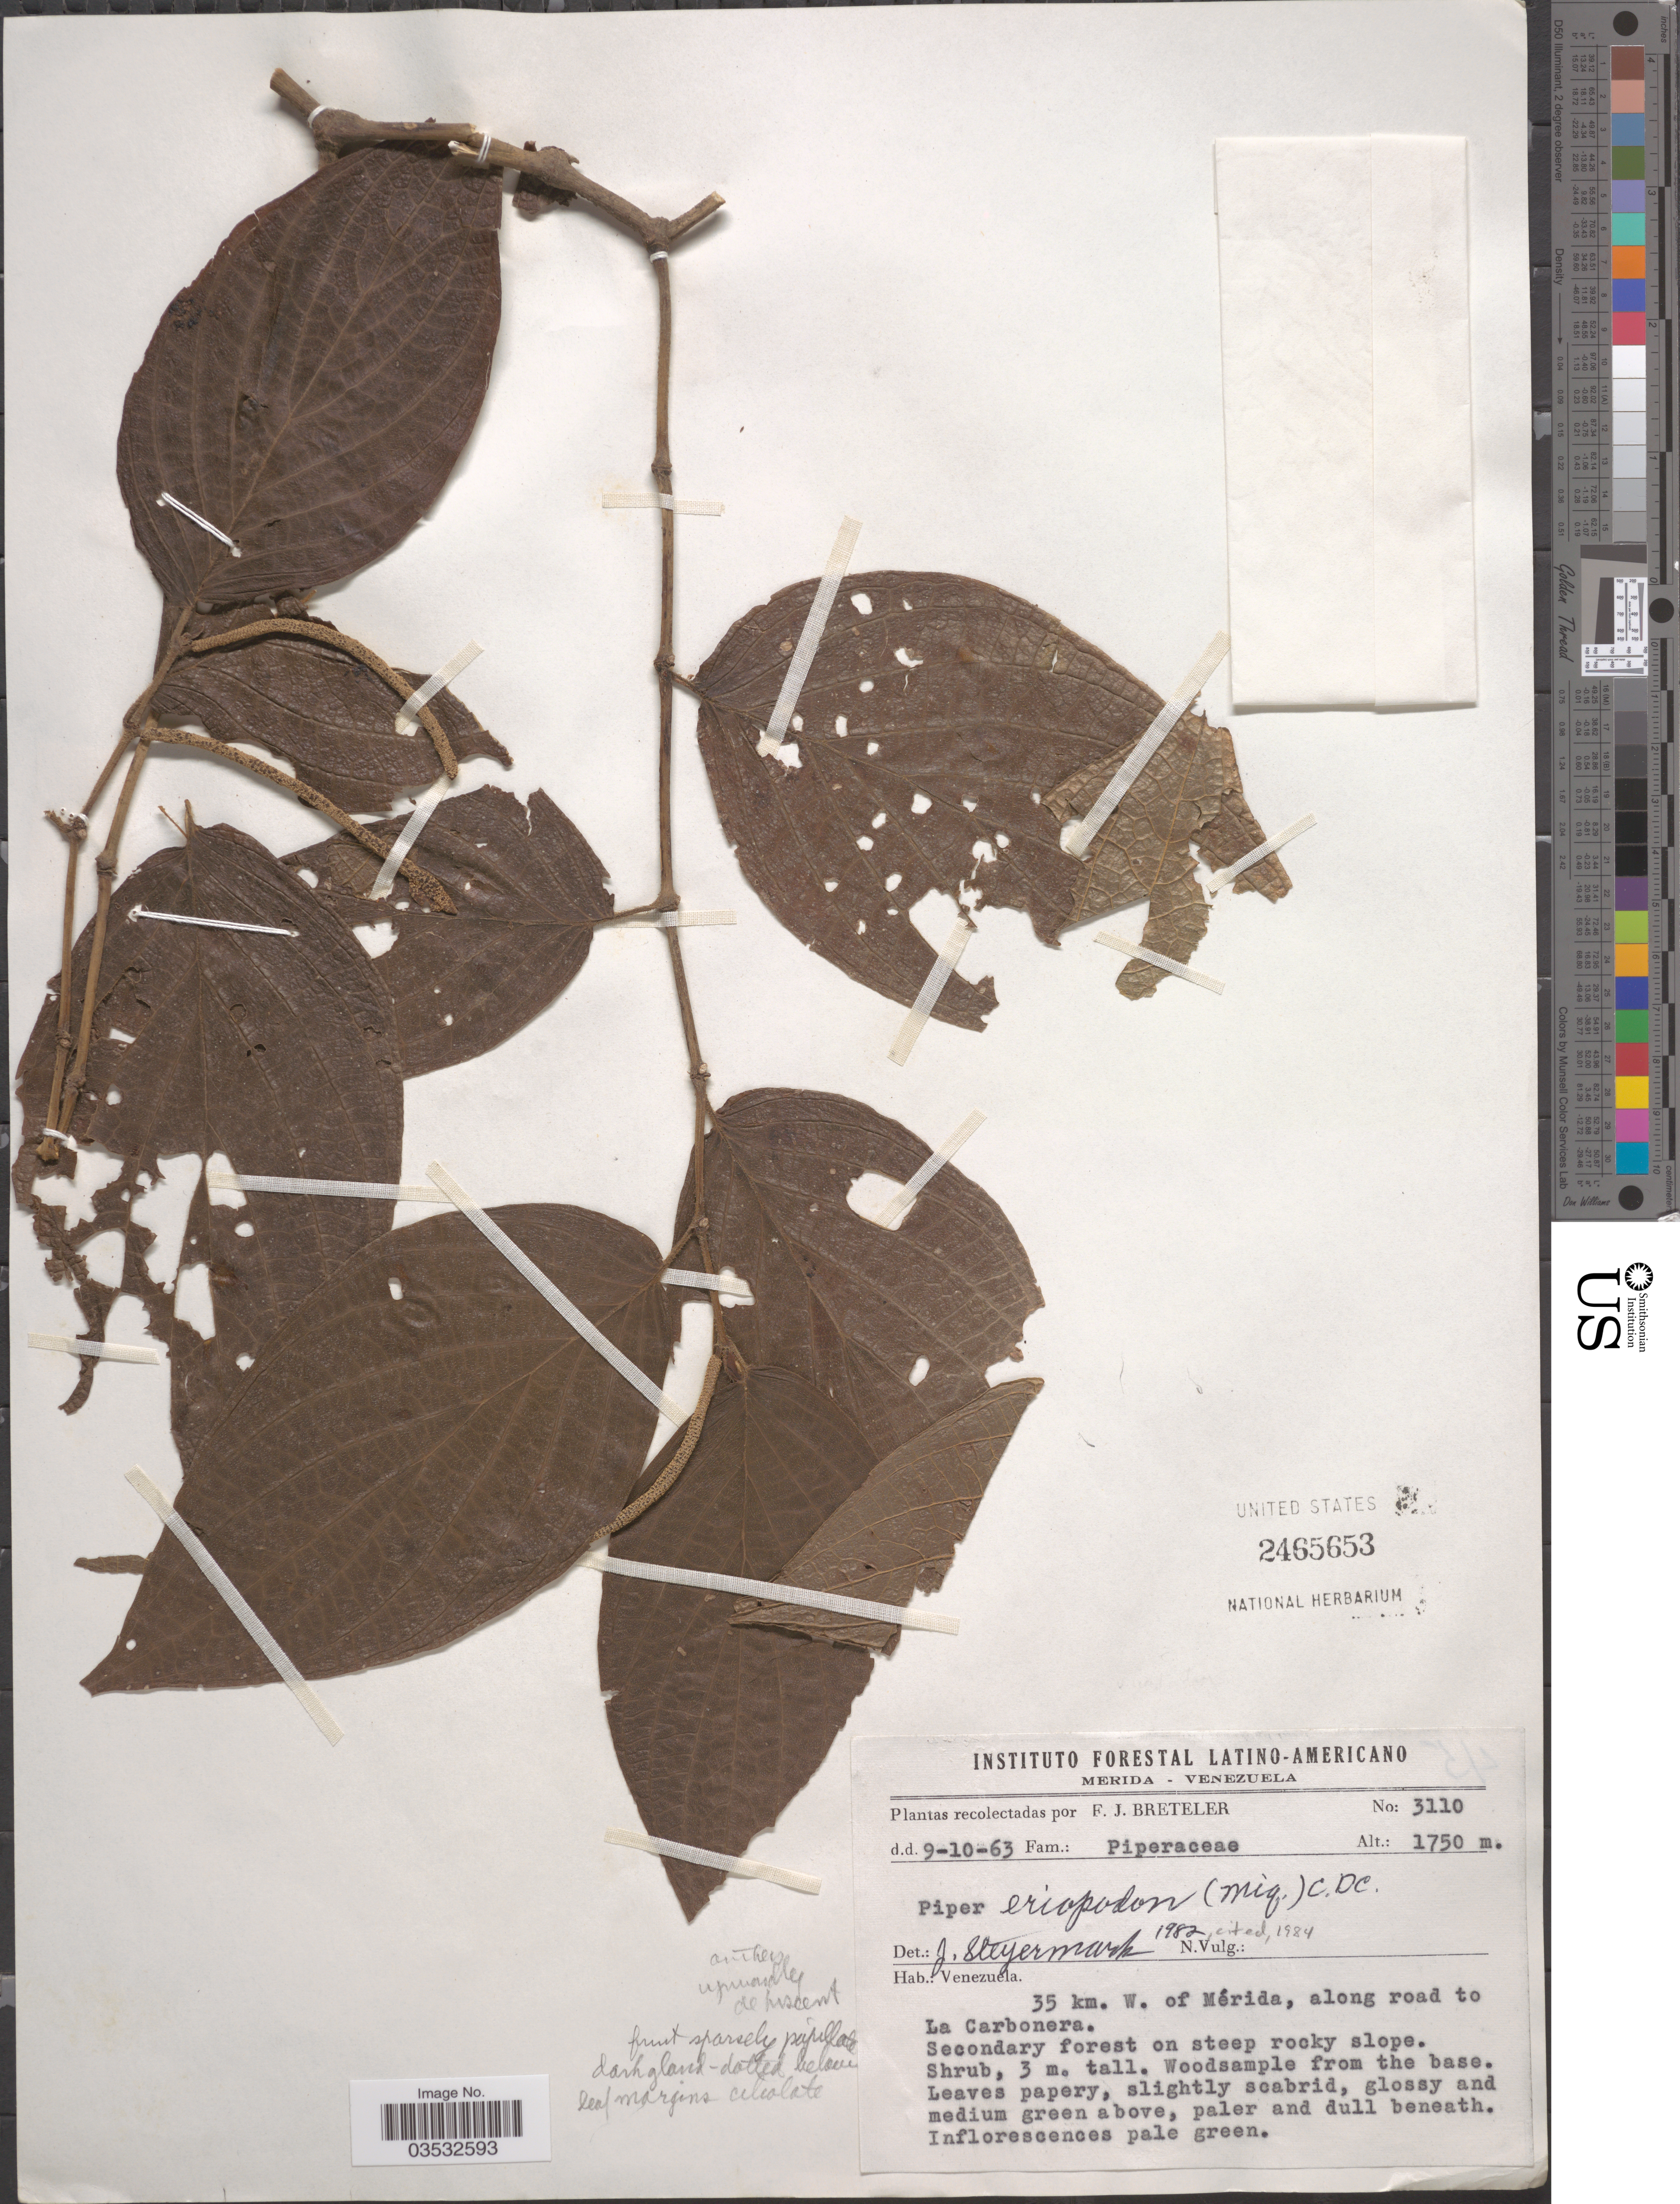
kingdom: Plantae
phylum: Tracheophyta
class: Magnoliopsida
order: Piperales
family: Piperaceae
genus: Piper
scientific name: Piper eriopodon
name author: C. DC.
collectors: F. J. Breteler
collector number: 3110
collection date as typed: Transcribed d/m/y: 9/10/63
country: Venezuela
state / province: Merida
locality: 35 km. W. of Mérida, along road to La Carbonera.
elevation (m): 1750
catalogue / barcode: US 2465653